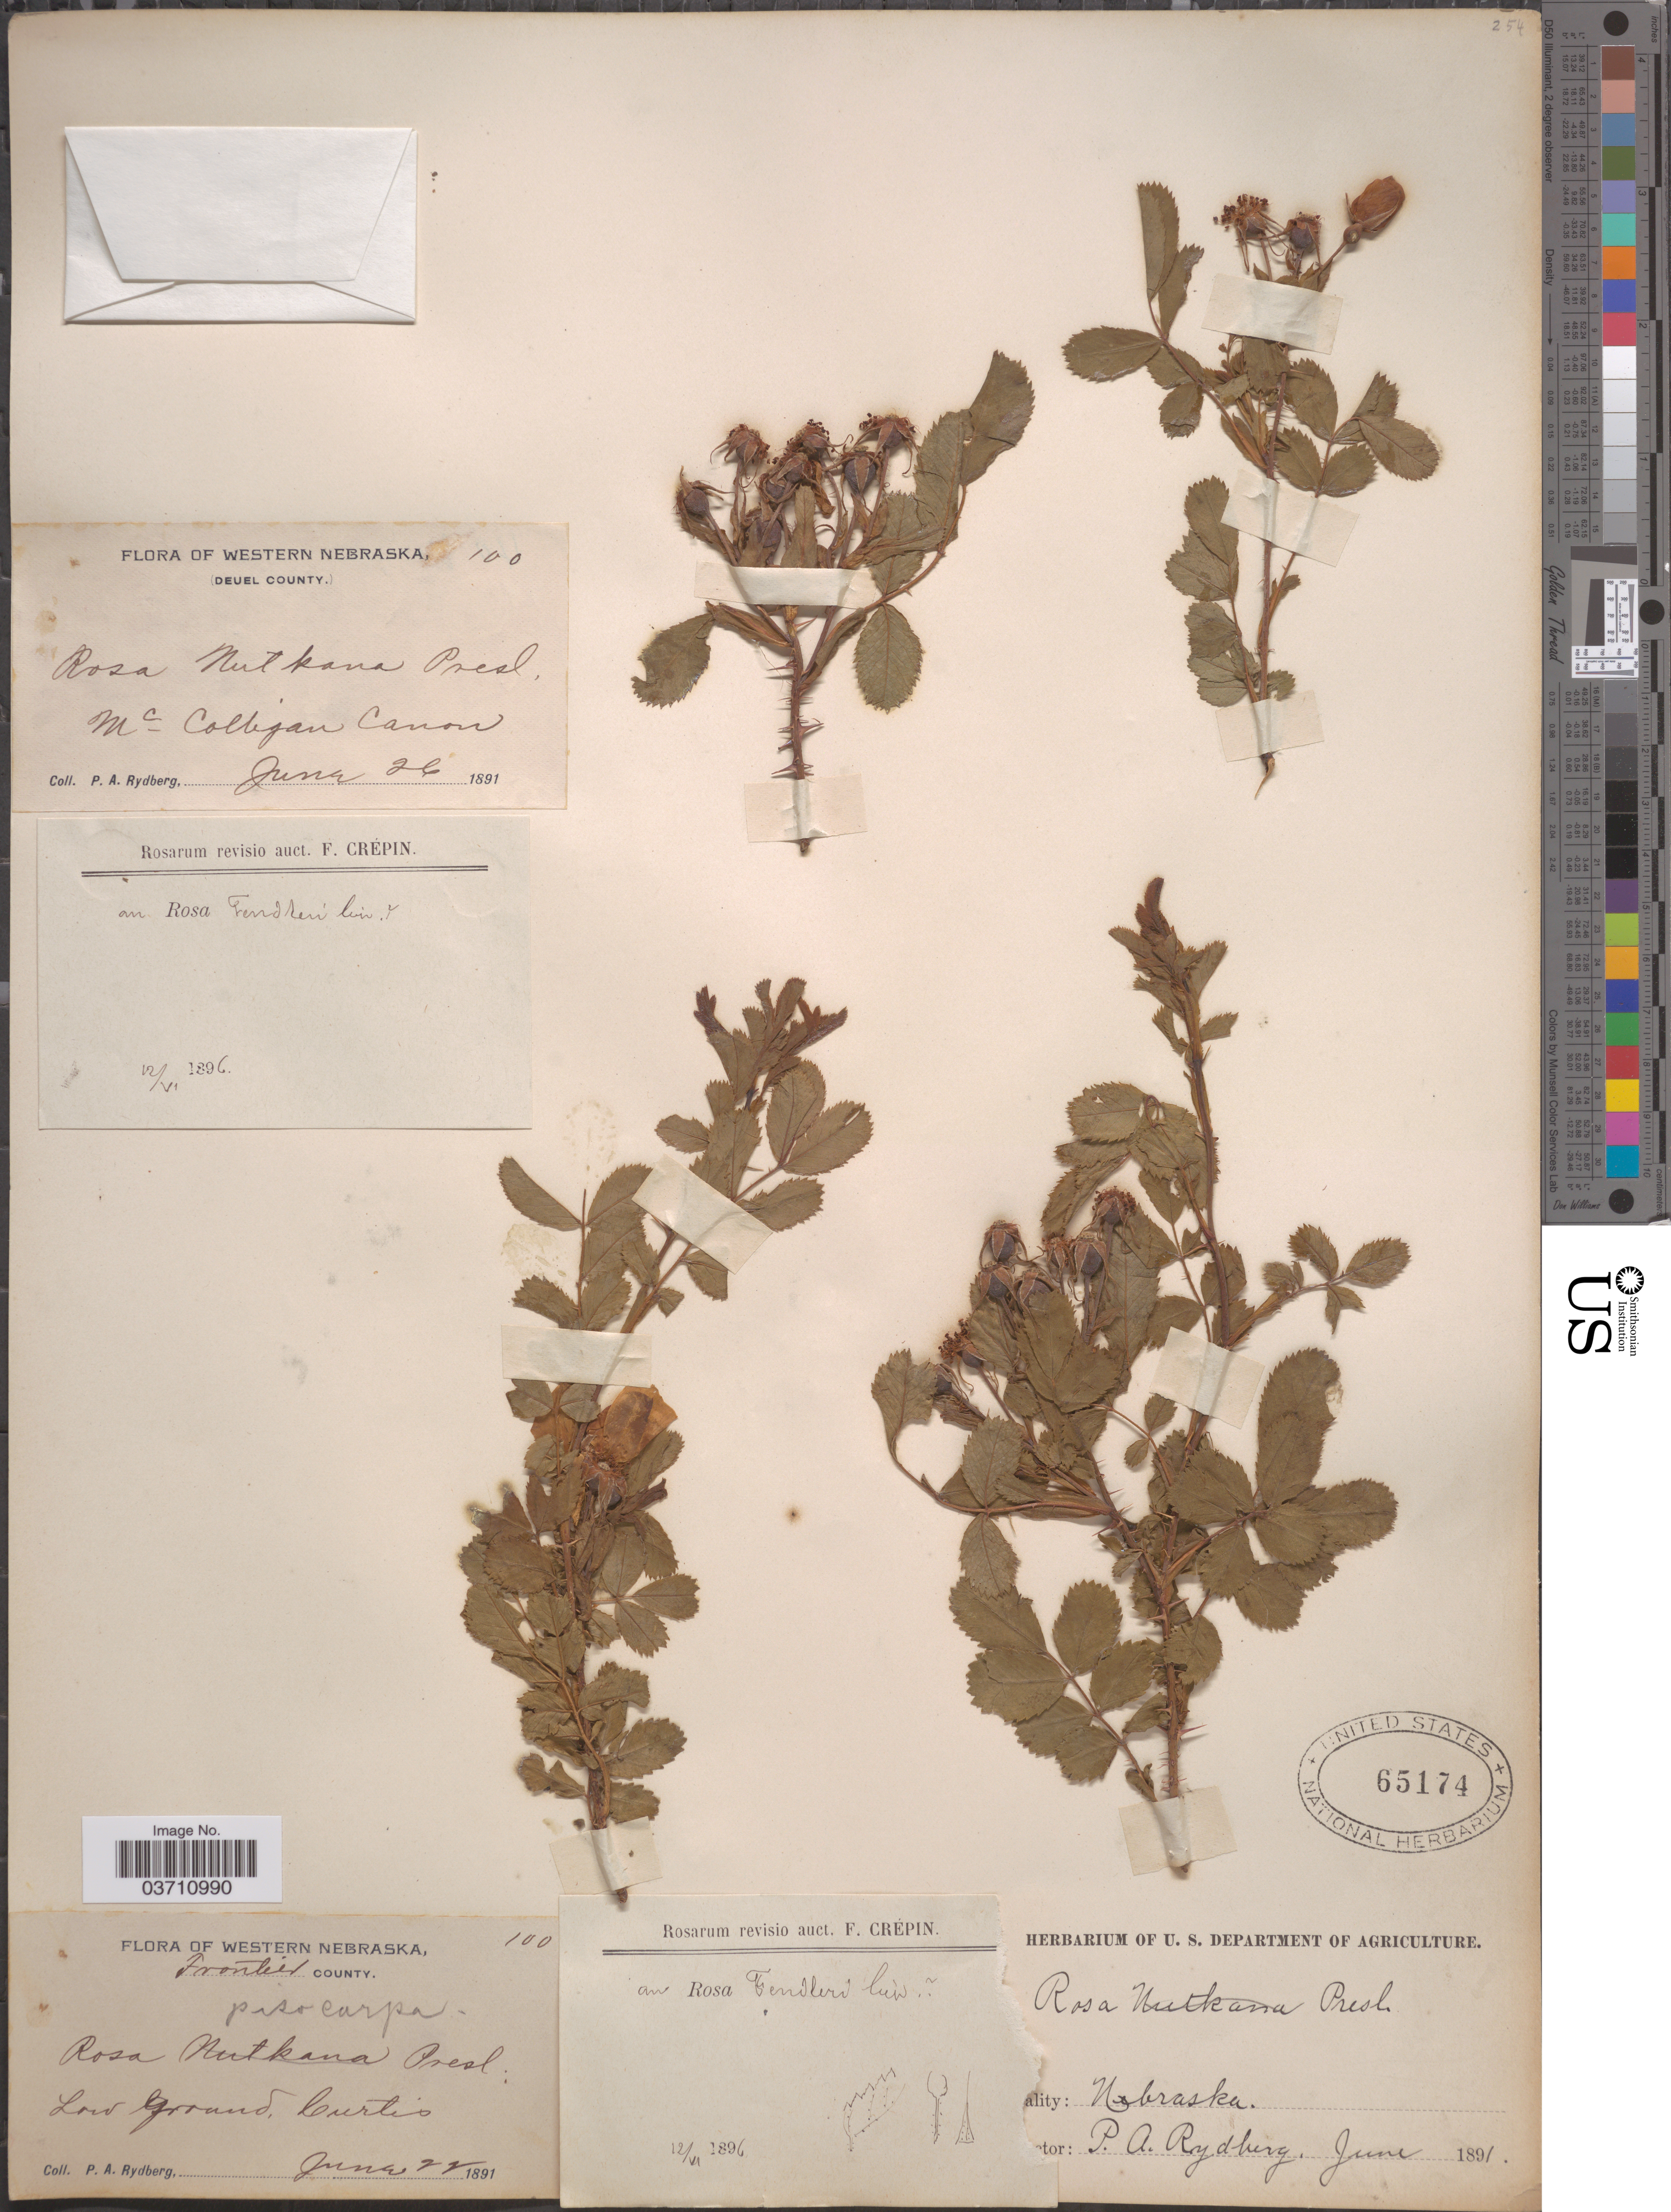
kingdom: Plantae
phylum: Tracheophyta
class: Magnoliopsida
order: Rosales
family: Rosaceae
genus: Rosa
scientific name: Rosa fendleri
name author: Crép.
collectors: P. A. Rydberg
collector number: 100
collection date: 1891-06-26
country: United States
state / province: Nebraska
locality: Western Nebraska, (Deuel County.). McColligan Canon.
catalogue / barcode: US 65174